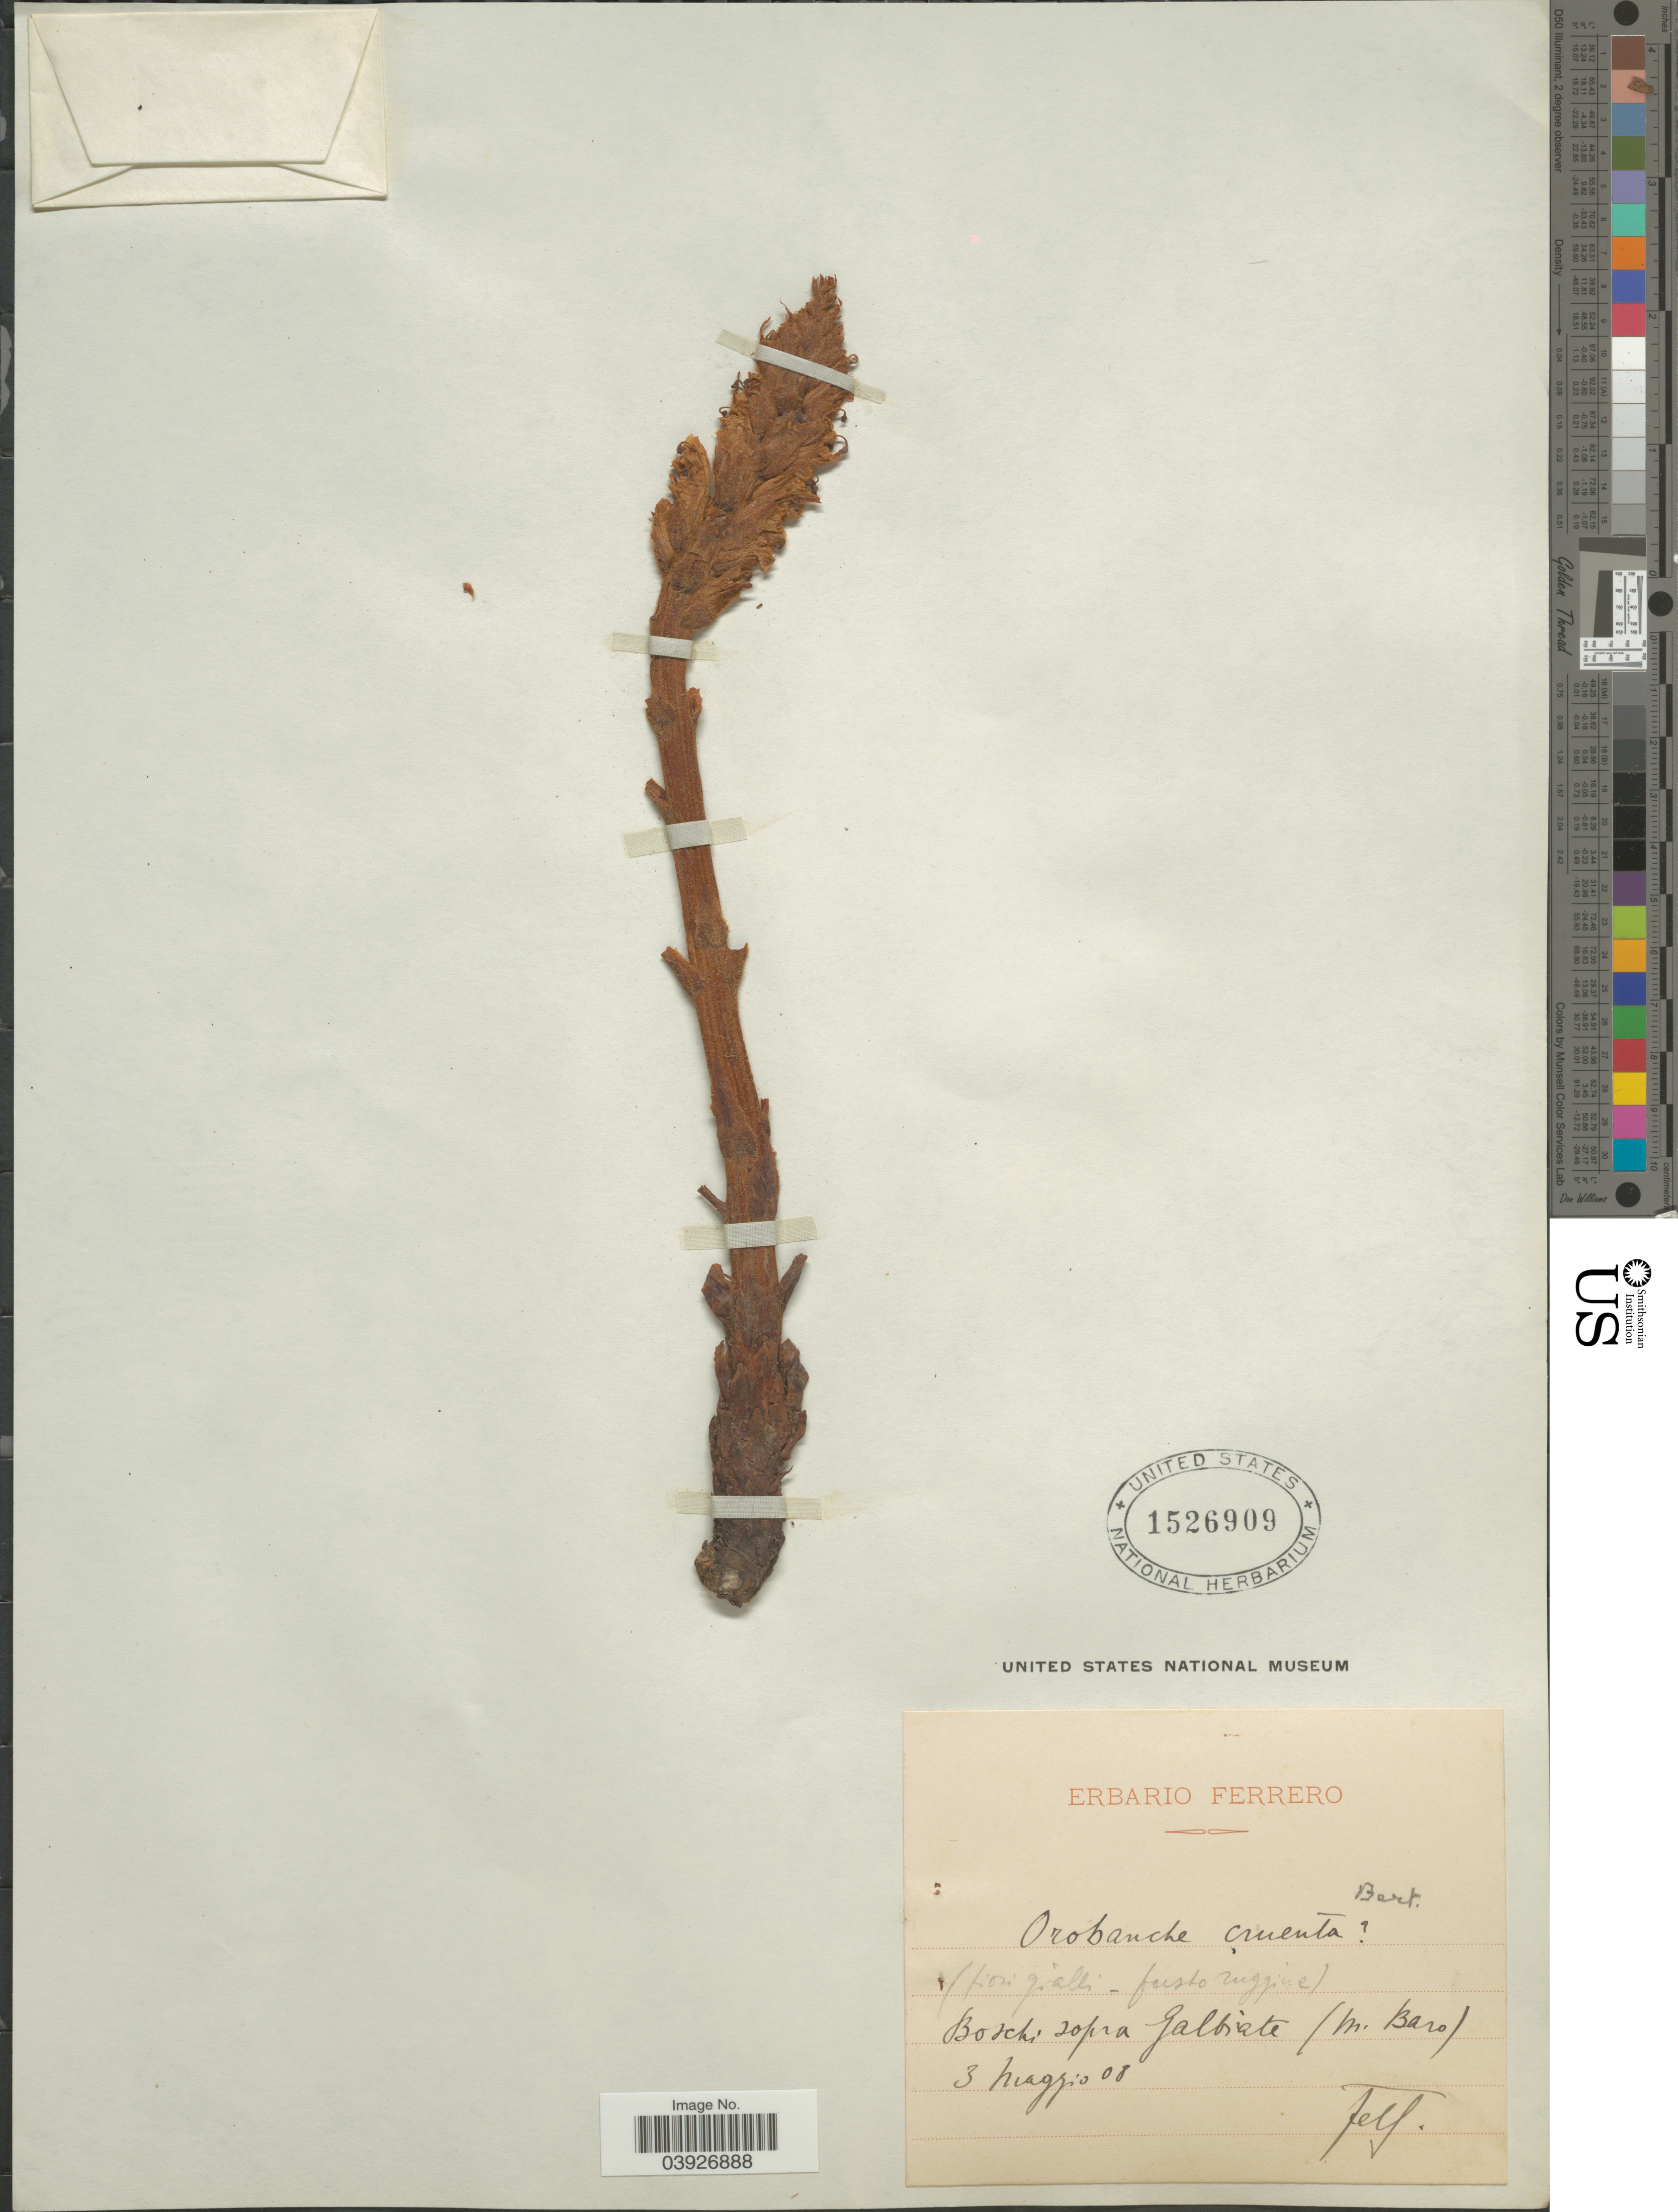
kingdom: Plantae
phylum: Tracheophyta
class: Magnoliopsida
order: Lamiales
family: Orobanchaceae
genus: Orobanche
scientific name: Orobanche cruenta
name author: Bertol.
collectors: F. Ferrero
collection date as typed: Transcribed d/m/y: 3/5/8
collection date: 1908-05-03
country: Italy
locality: Boschi sopra Galbiate (m. Baro).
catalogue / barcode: US 1526909